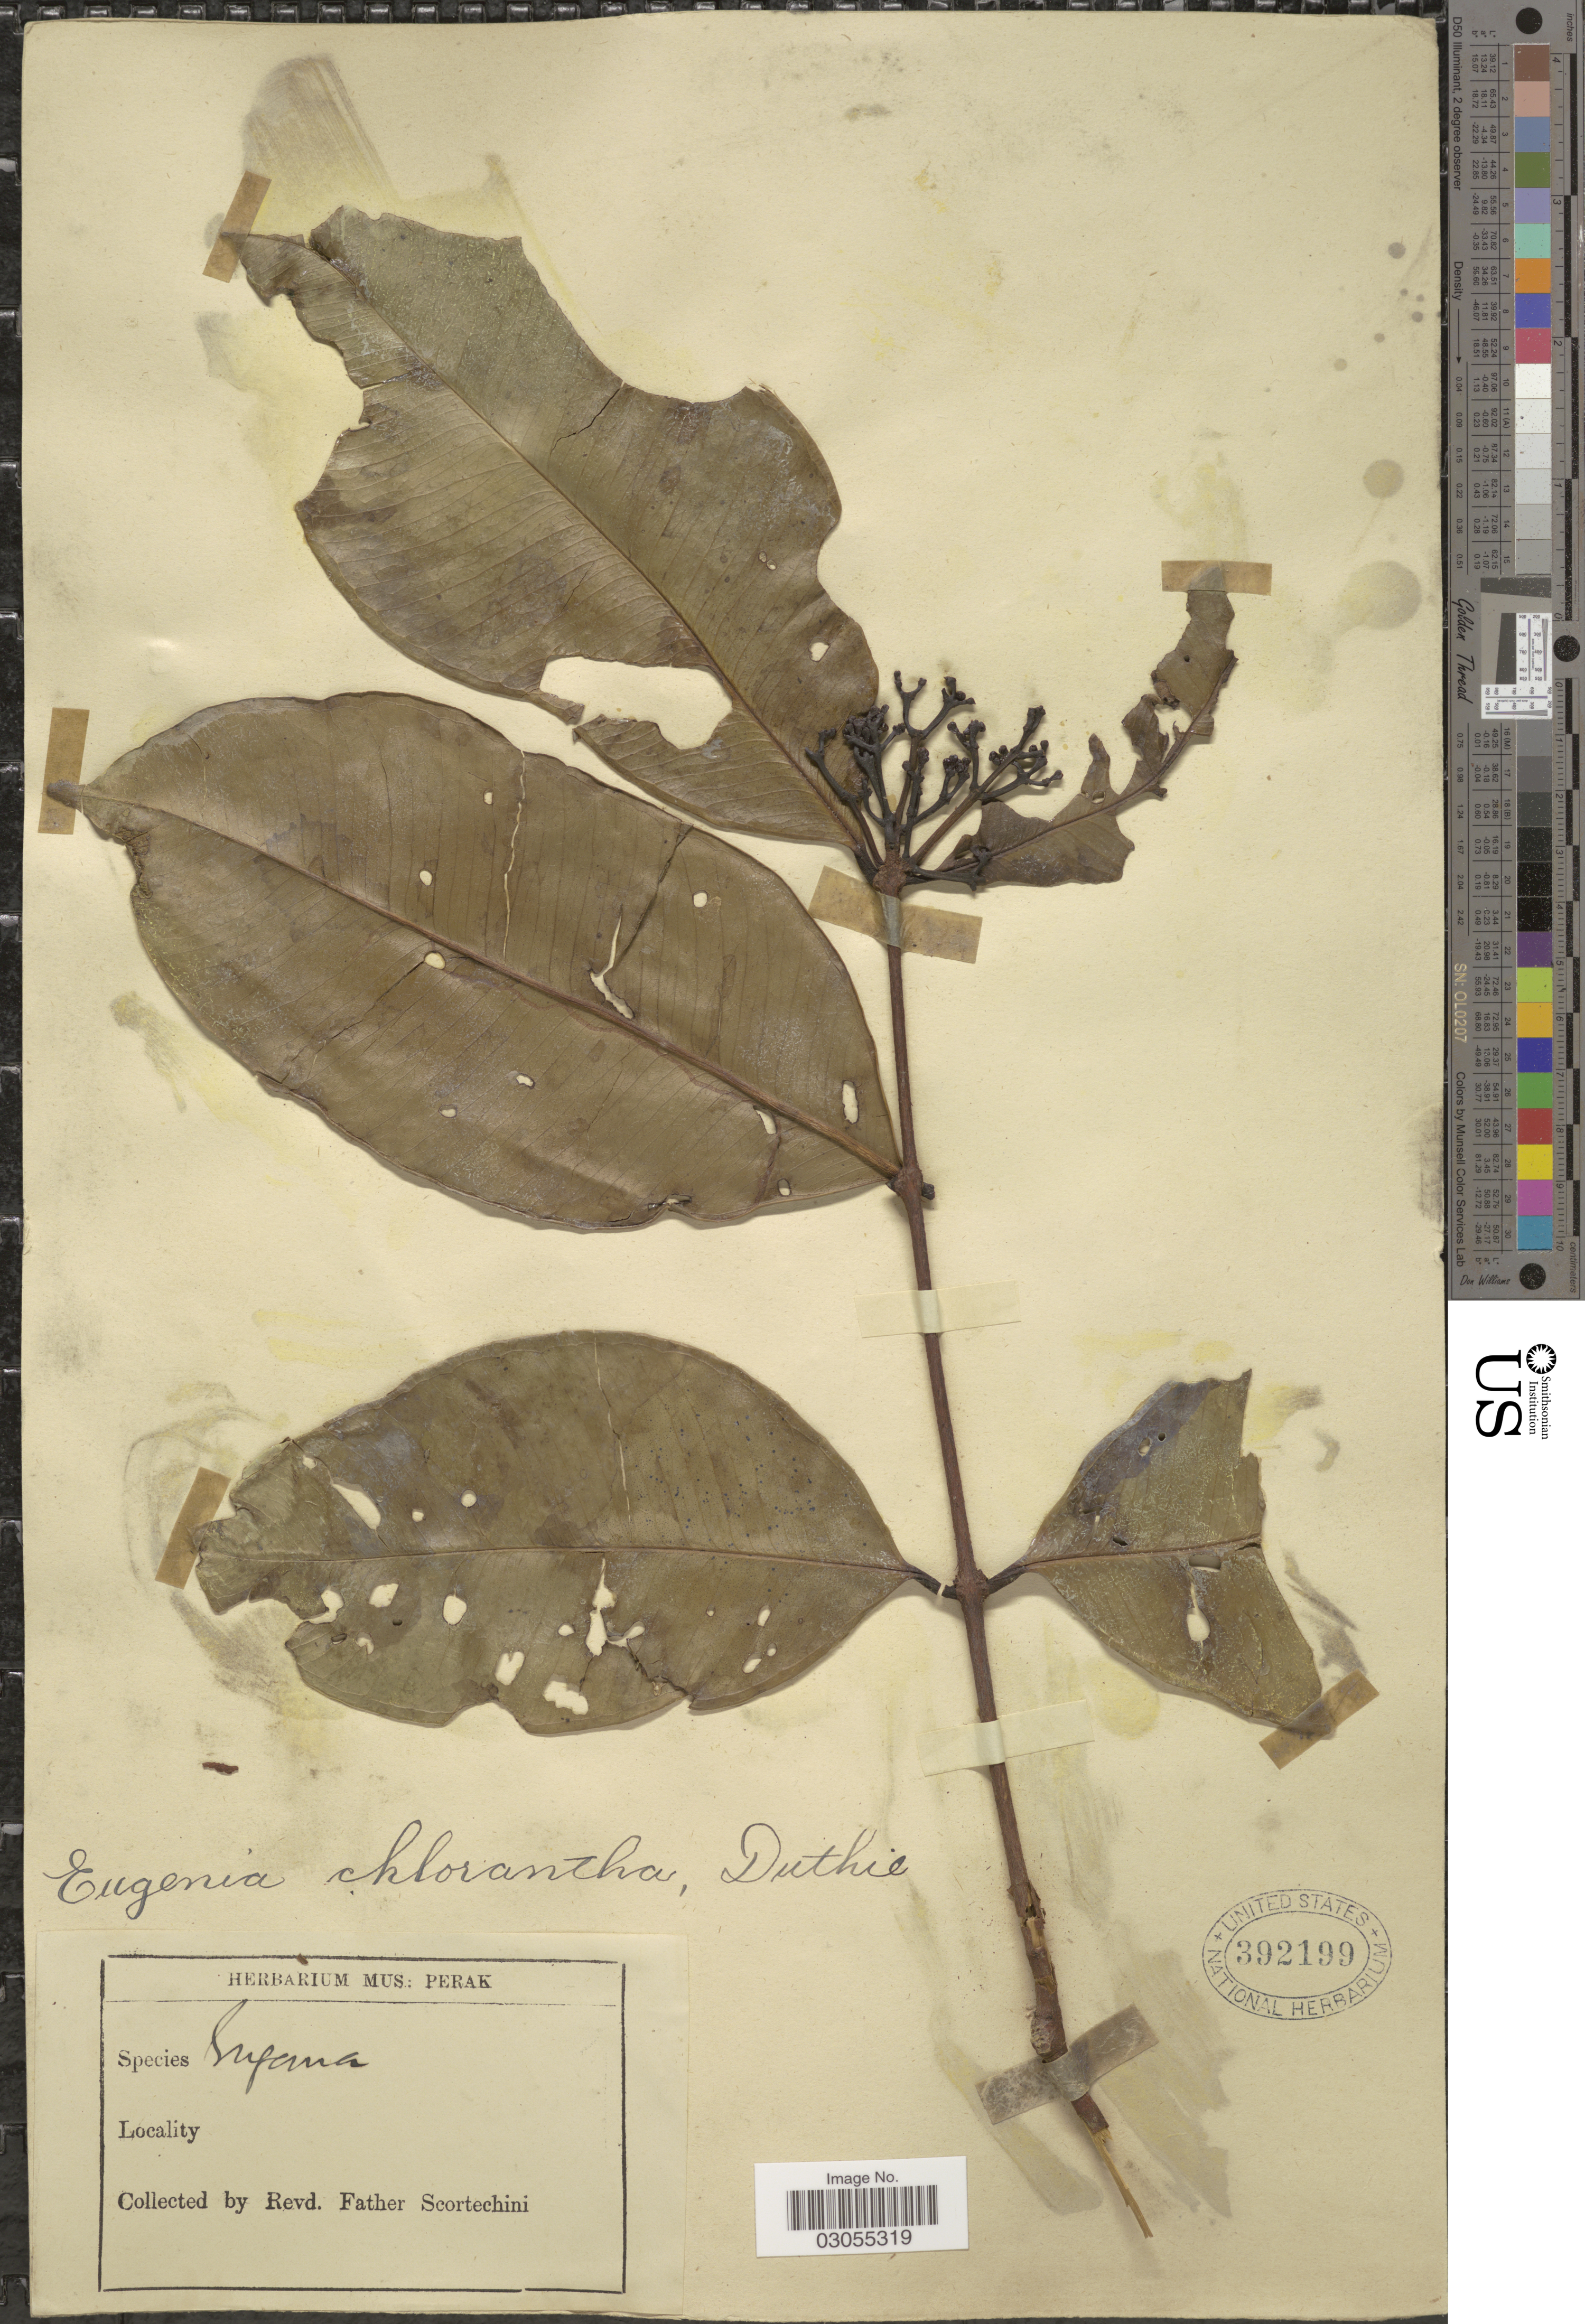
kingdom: Plantae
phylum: Tracheophyta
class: Magnoliopsida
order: Myrtales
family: Myrtaceae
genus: Syzygium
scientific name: Syzygium chloranthum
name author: (Duthie) Merr. & L.M. Perry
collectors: Fr. Scortechini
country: Malaysia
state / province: Perak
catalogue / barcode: US 392199